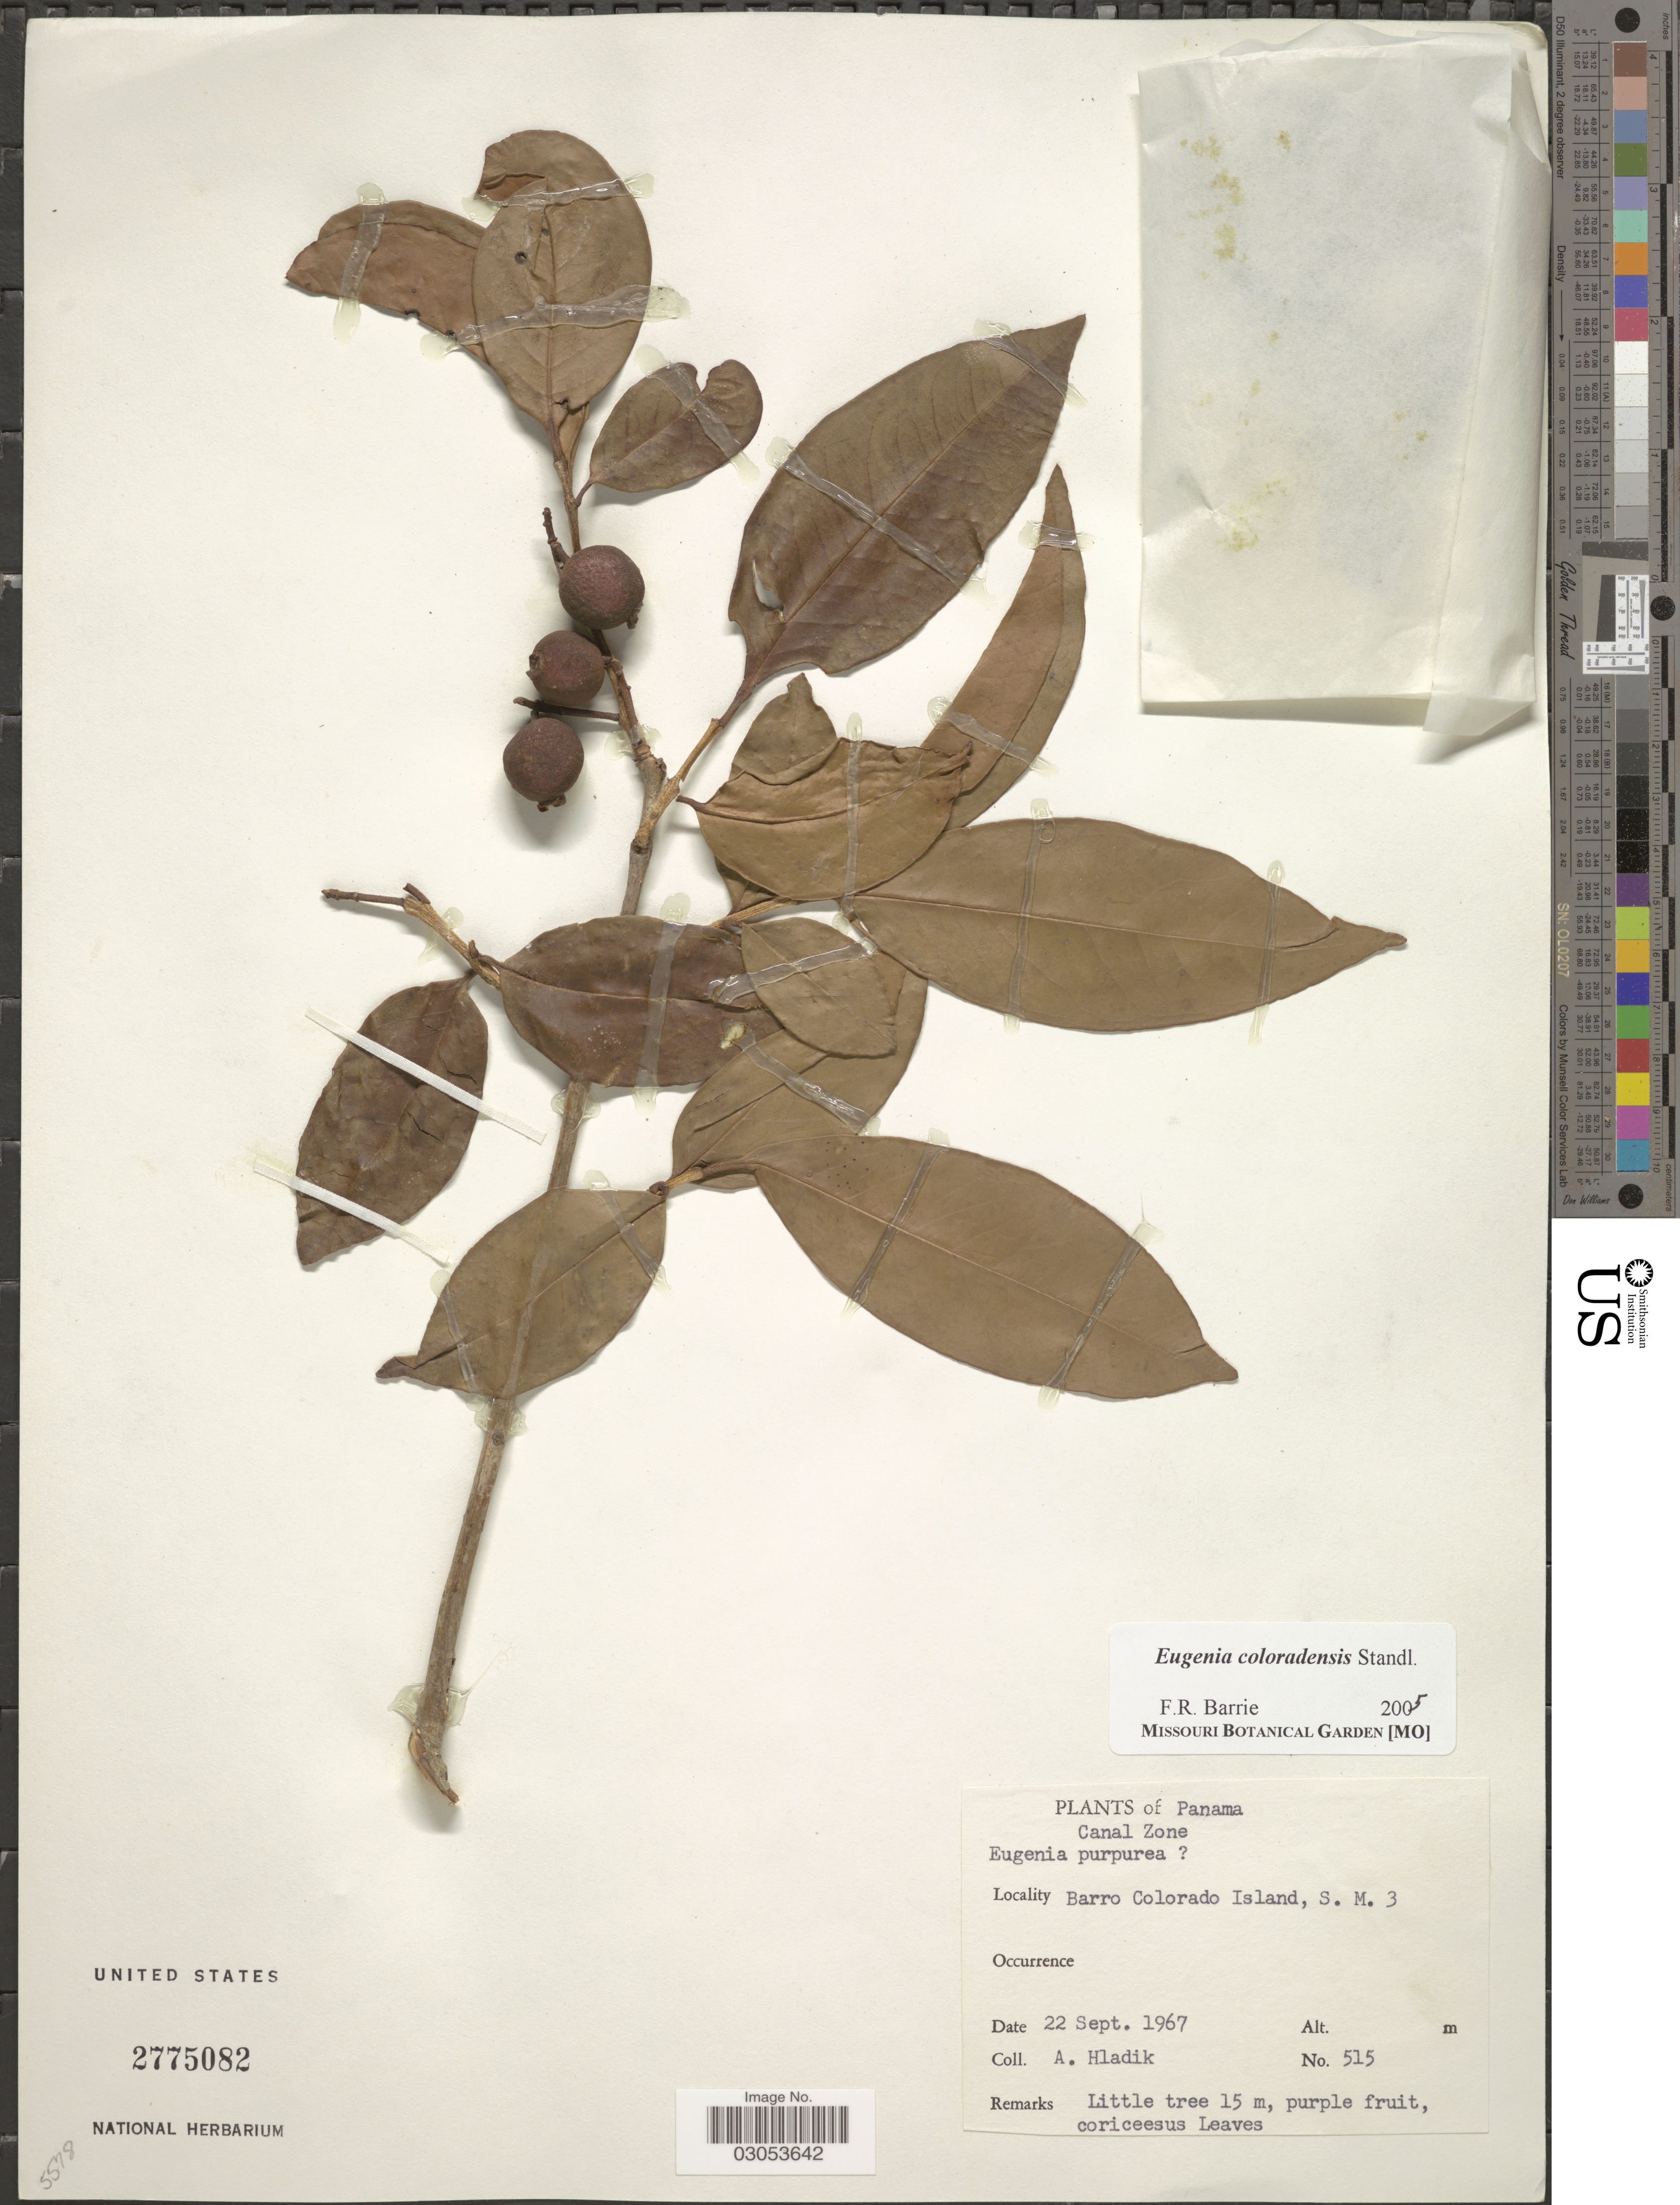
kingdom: Plantae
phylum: Tracheophyta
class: Magnoliopsida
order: Myrtales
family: Myrtaceae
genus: Eugenia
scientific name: Eugenia coloradoensis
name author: Standl.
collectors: A. Hladik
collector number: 515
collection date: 1967-09-22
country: Panama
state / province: Panamá Oeste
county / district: Canal Zone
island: Barro Colorado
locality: Canal Zone. Barro Colorado Island, S. M. 3.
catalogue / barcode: US 2775082